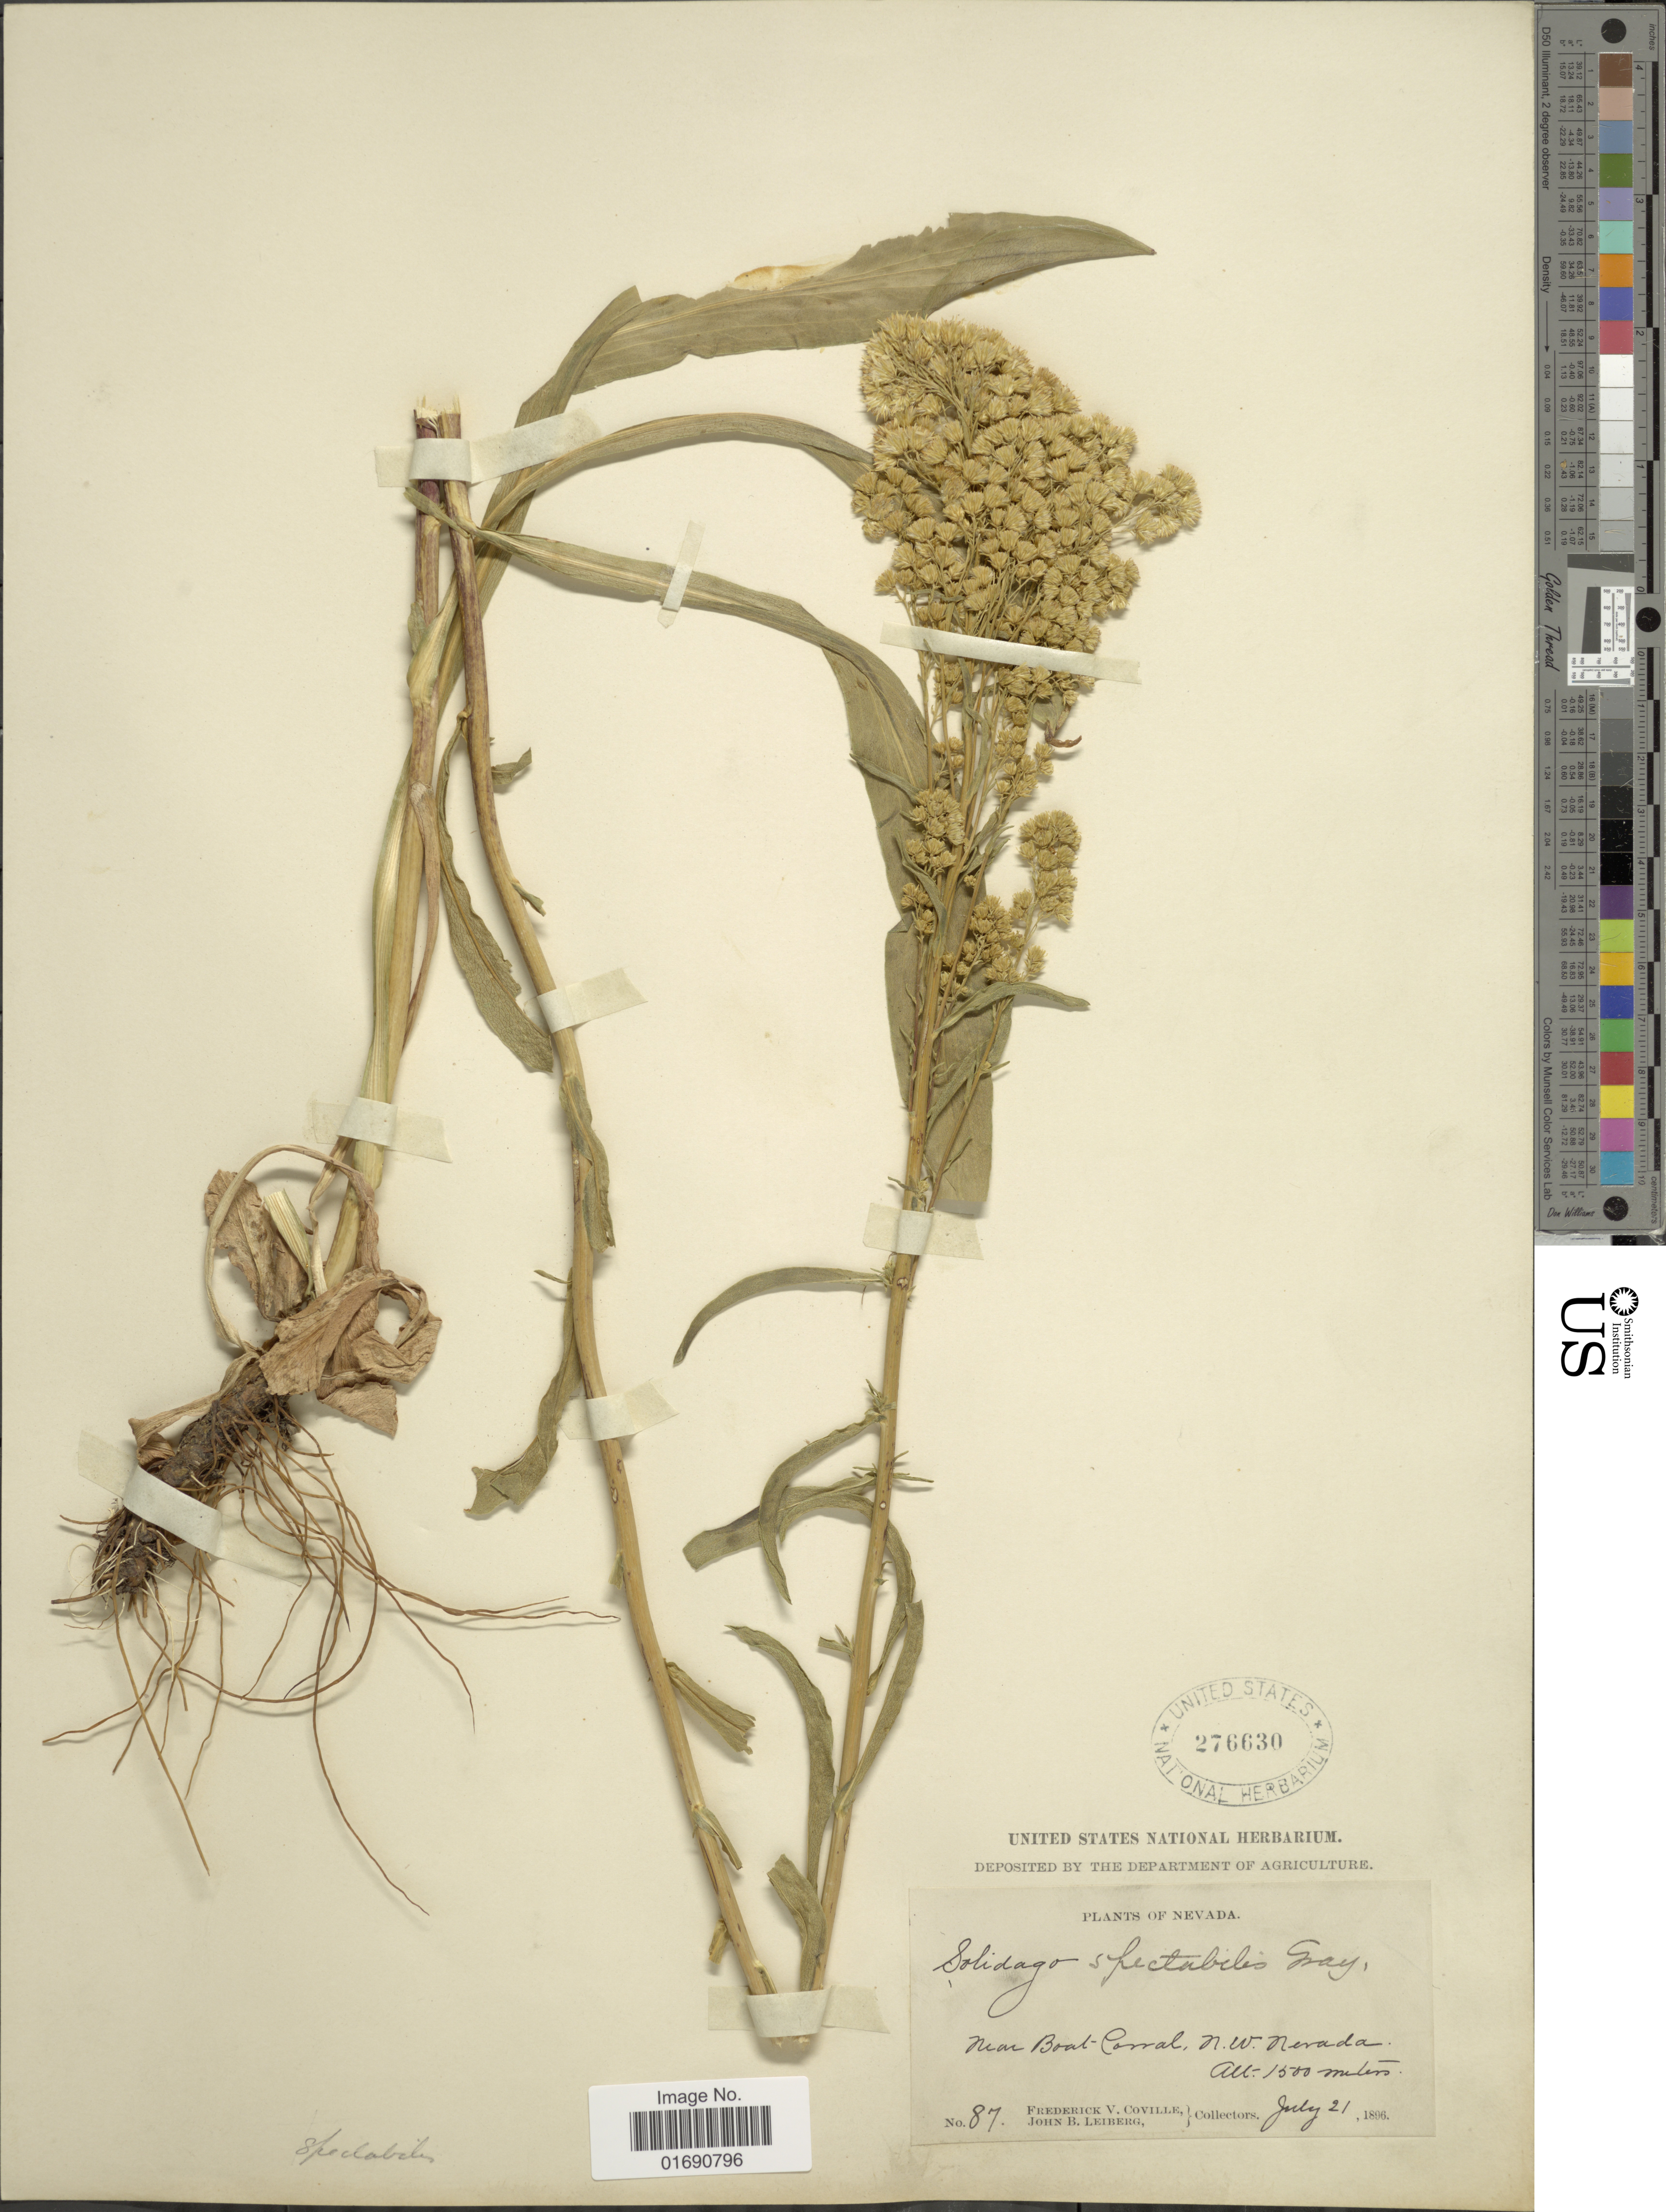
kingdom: Plantae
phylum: Tracheophyta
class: Magnoliopsida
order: Asterales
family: Asteraceae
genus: Solidago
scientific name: Solidago spectabilis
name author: (D.C. Eaton) A. Gray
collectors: F. V. Coville & J. B. Leiberg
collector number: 87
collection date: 1896-07-21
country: United States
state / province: Nevada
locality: Near Boat Corral, N.W. Nevada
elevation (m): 1500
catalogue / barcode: US 276630